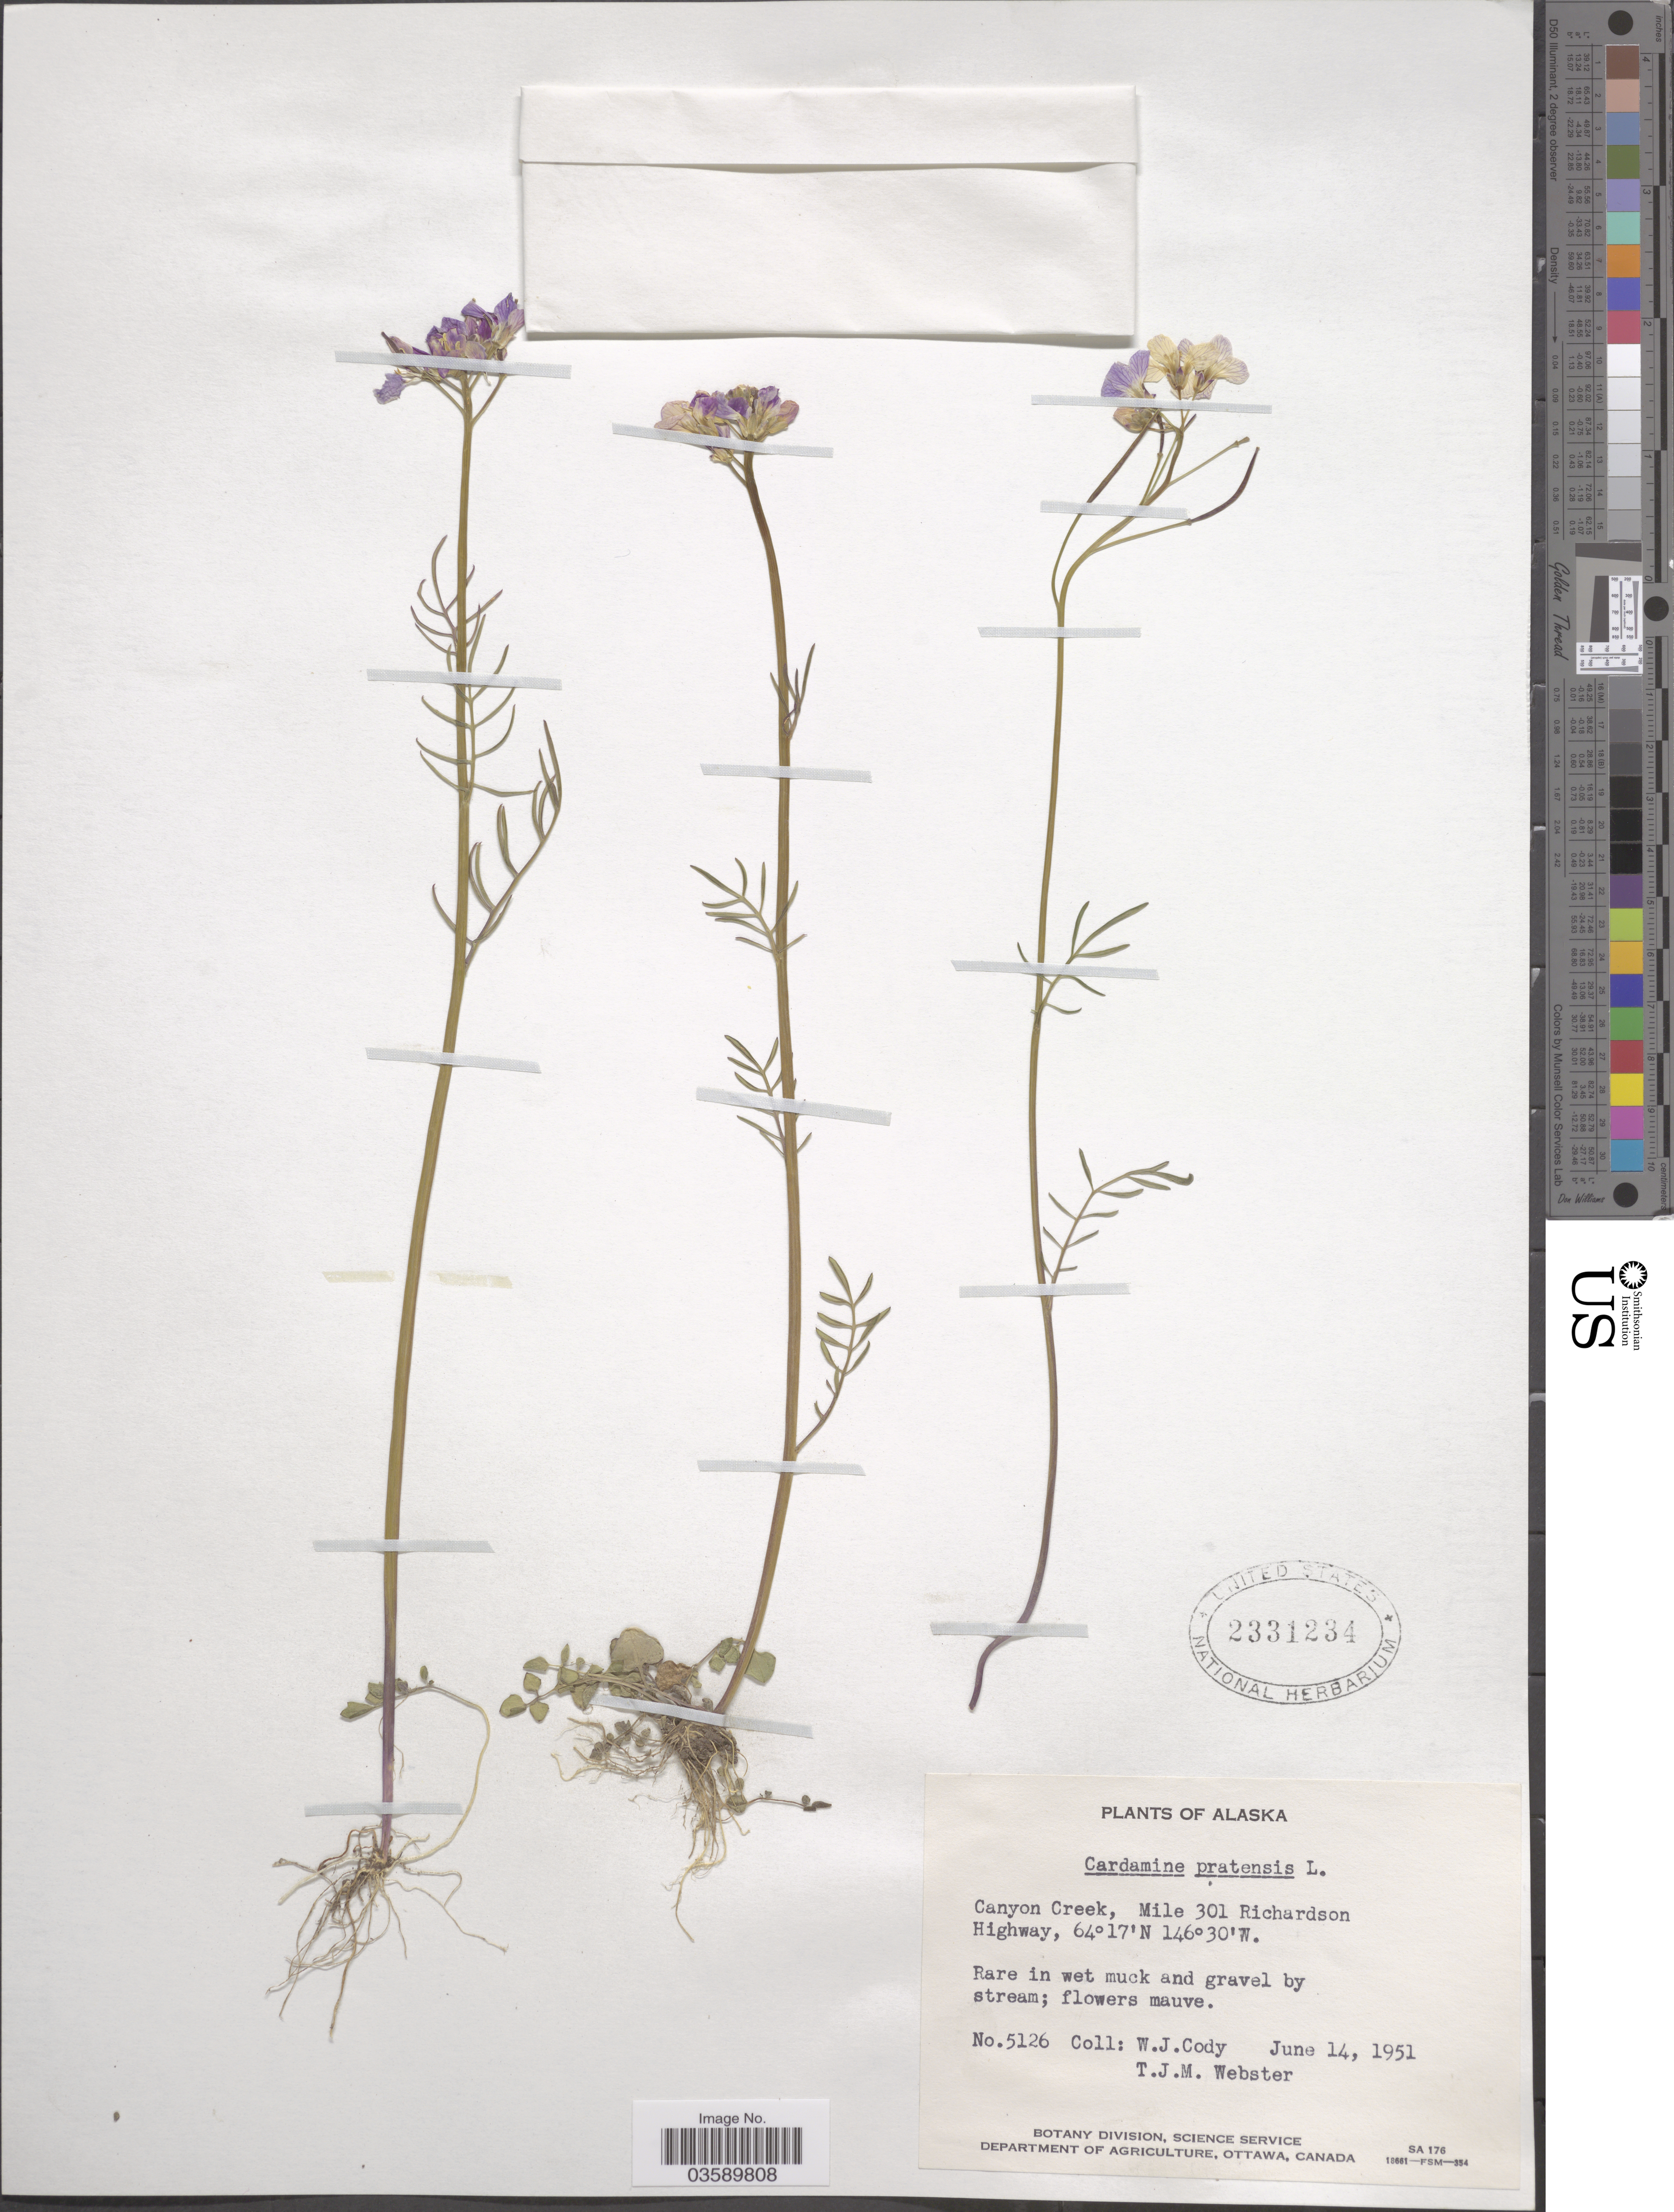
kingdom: Plantae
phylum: Tracheophyta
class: Magnoliopsida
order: Brassicales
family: Brassicaceae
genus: Cardamine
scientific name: Cardamine pratensis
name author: L.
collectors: W. Cody & T. J. Webster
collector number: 5126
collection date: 1951-06-14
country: United States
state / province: Alaska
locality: Canyon Creek, Mile 301 Richardson Highway.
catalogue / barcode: US 2331234